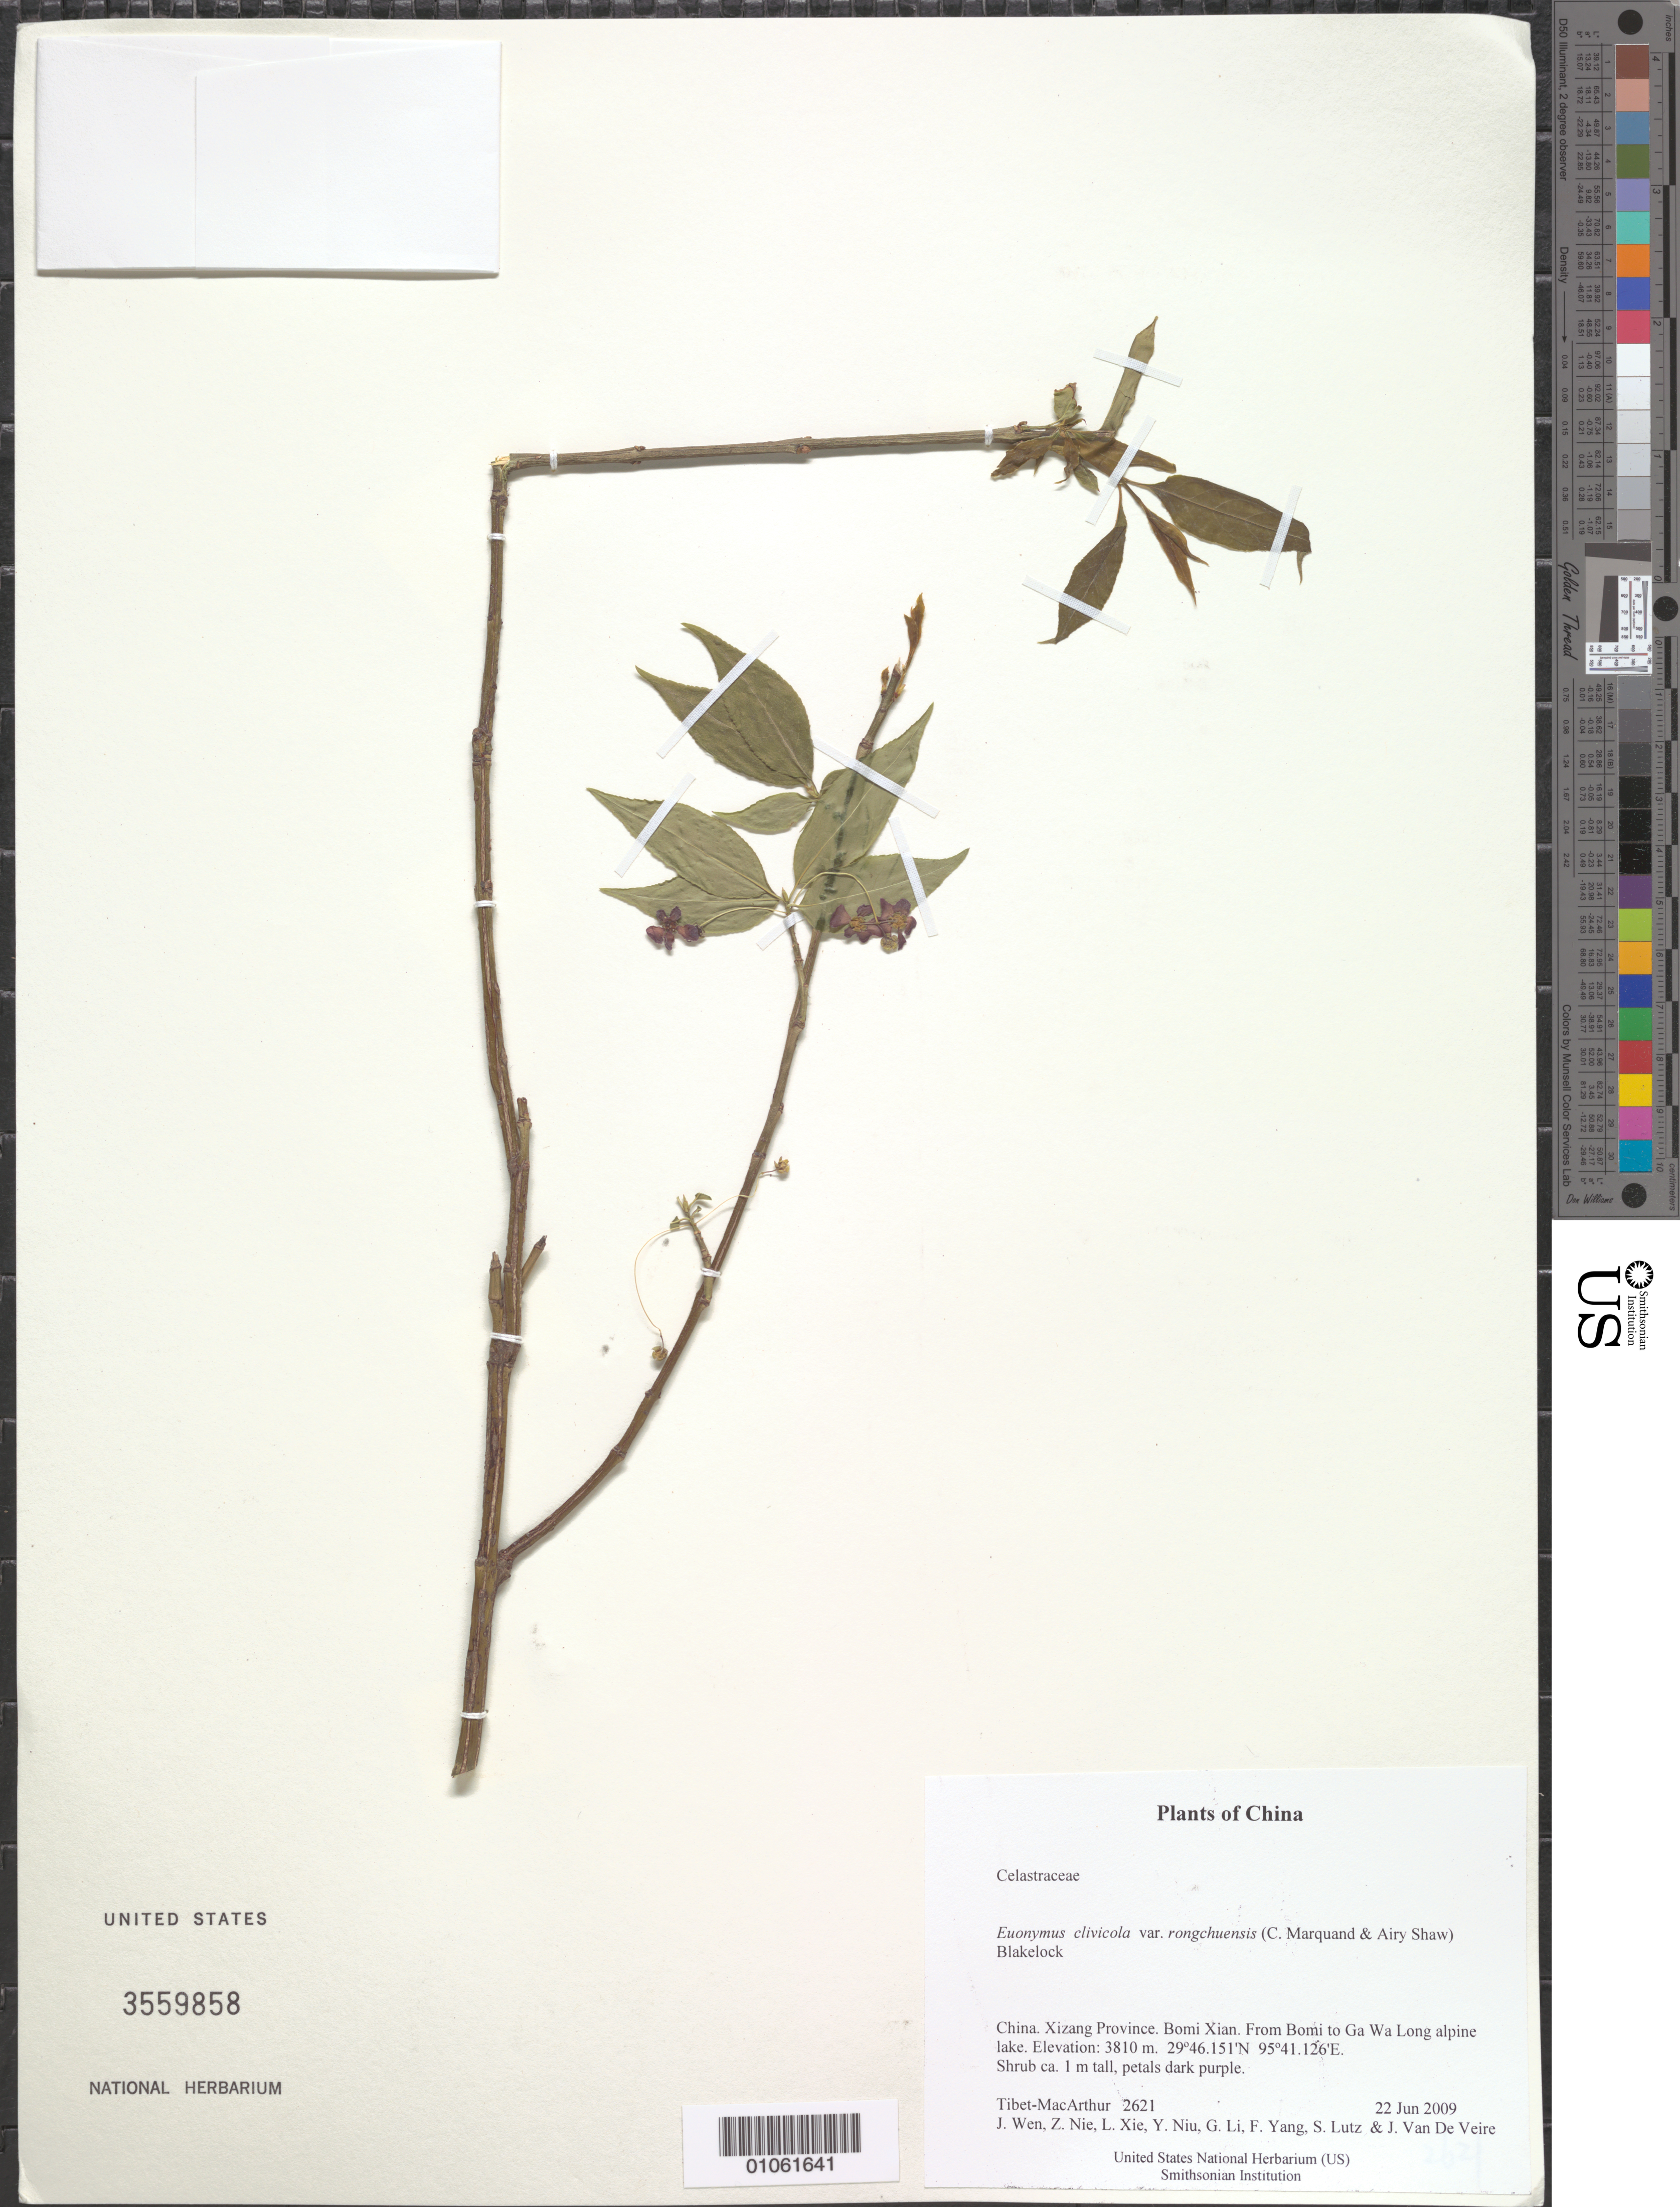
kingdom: Plantae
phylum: Tracheophyta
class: Magnoliopsida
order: Celastrales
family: Celastraceae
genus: Euonymus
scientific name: Euonymus clivicola var. rongchuensis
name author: (C. Marquand & Airy Shaw) Blakelock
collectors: Tibet-MacArthur, J. Wen, Z. Nie, L. Xie, Y. Niu, G. Li, F. Yang, S. Lutz & J. Van De Veire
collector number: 2621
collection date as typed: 22 Jun 2009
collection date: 2009-06-22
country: China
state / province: Xizang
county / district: Bomi Xian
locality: From Bomi to Ga Wa Long alpine lake.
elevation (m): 3810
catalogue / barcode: US 3559858